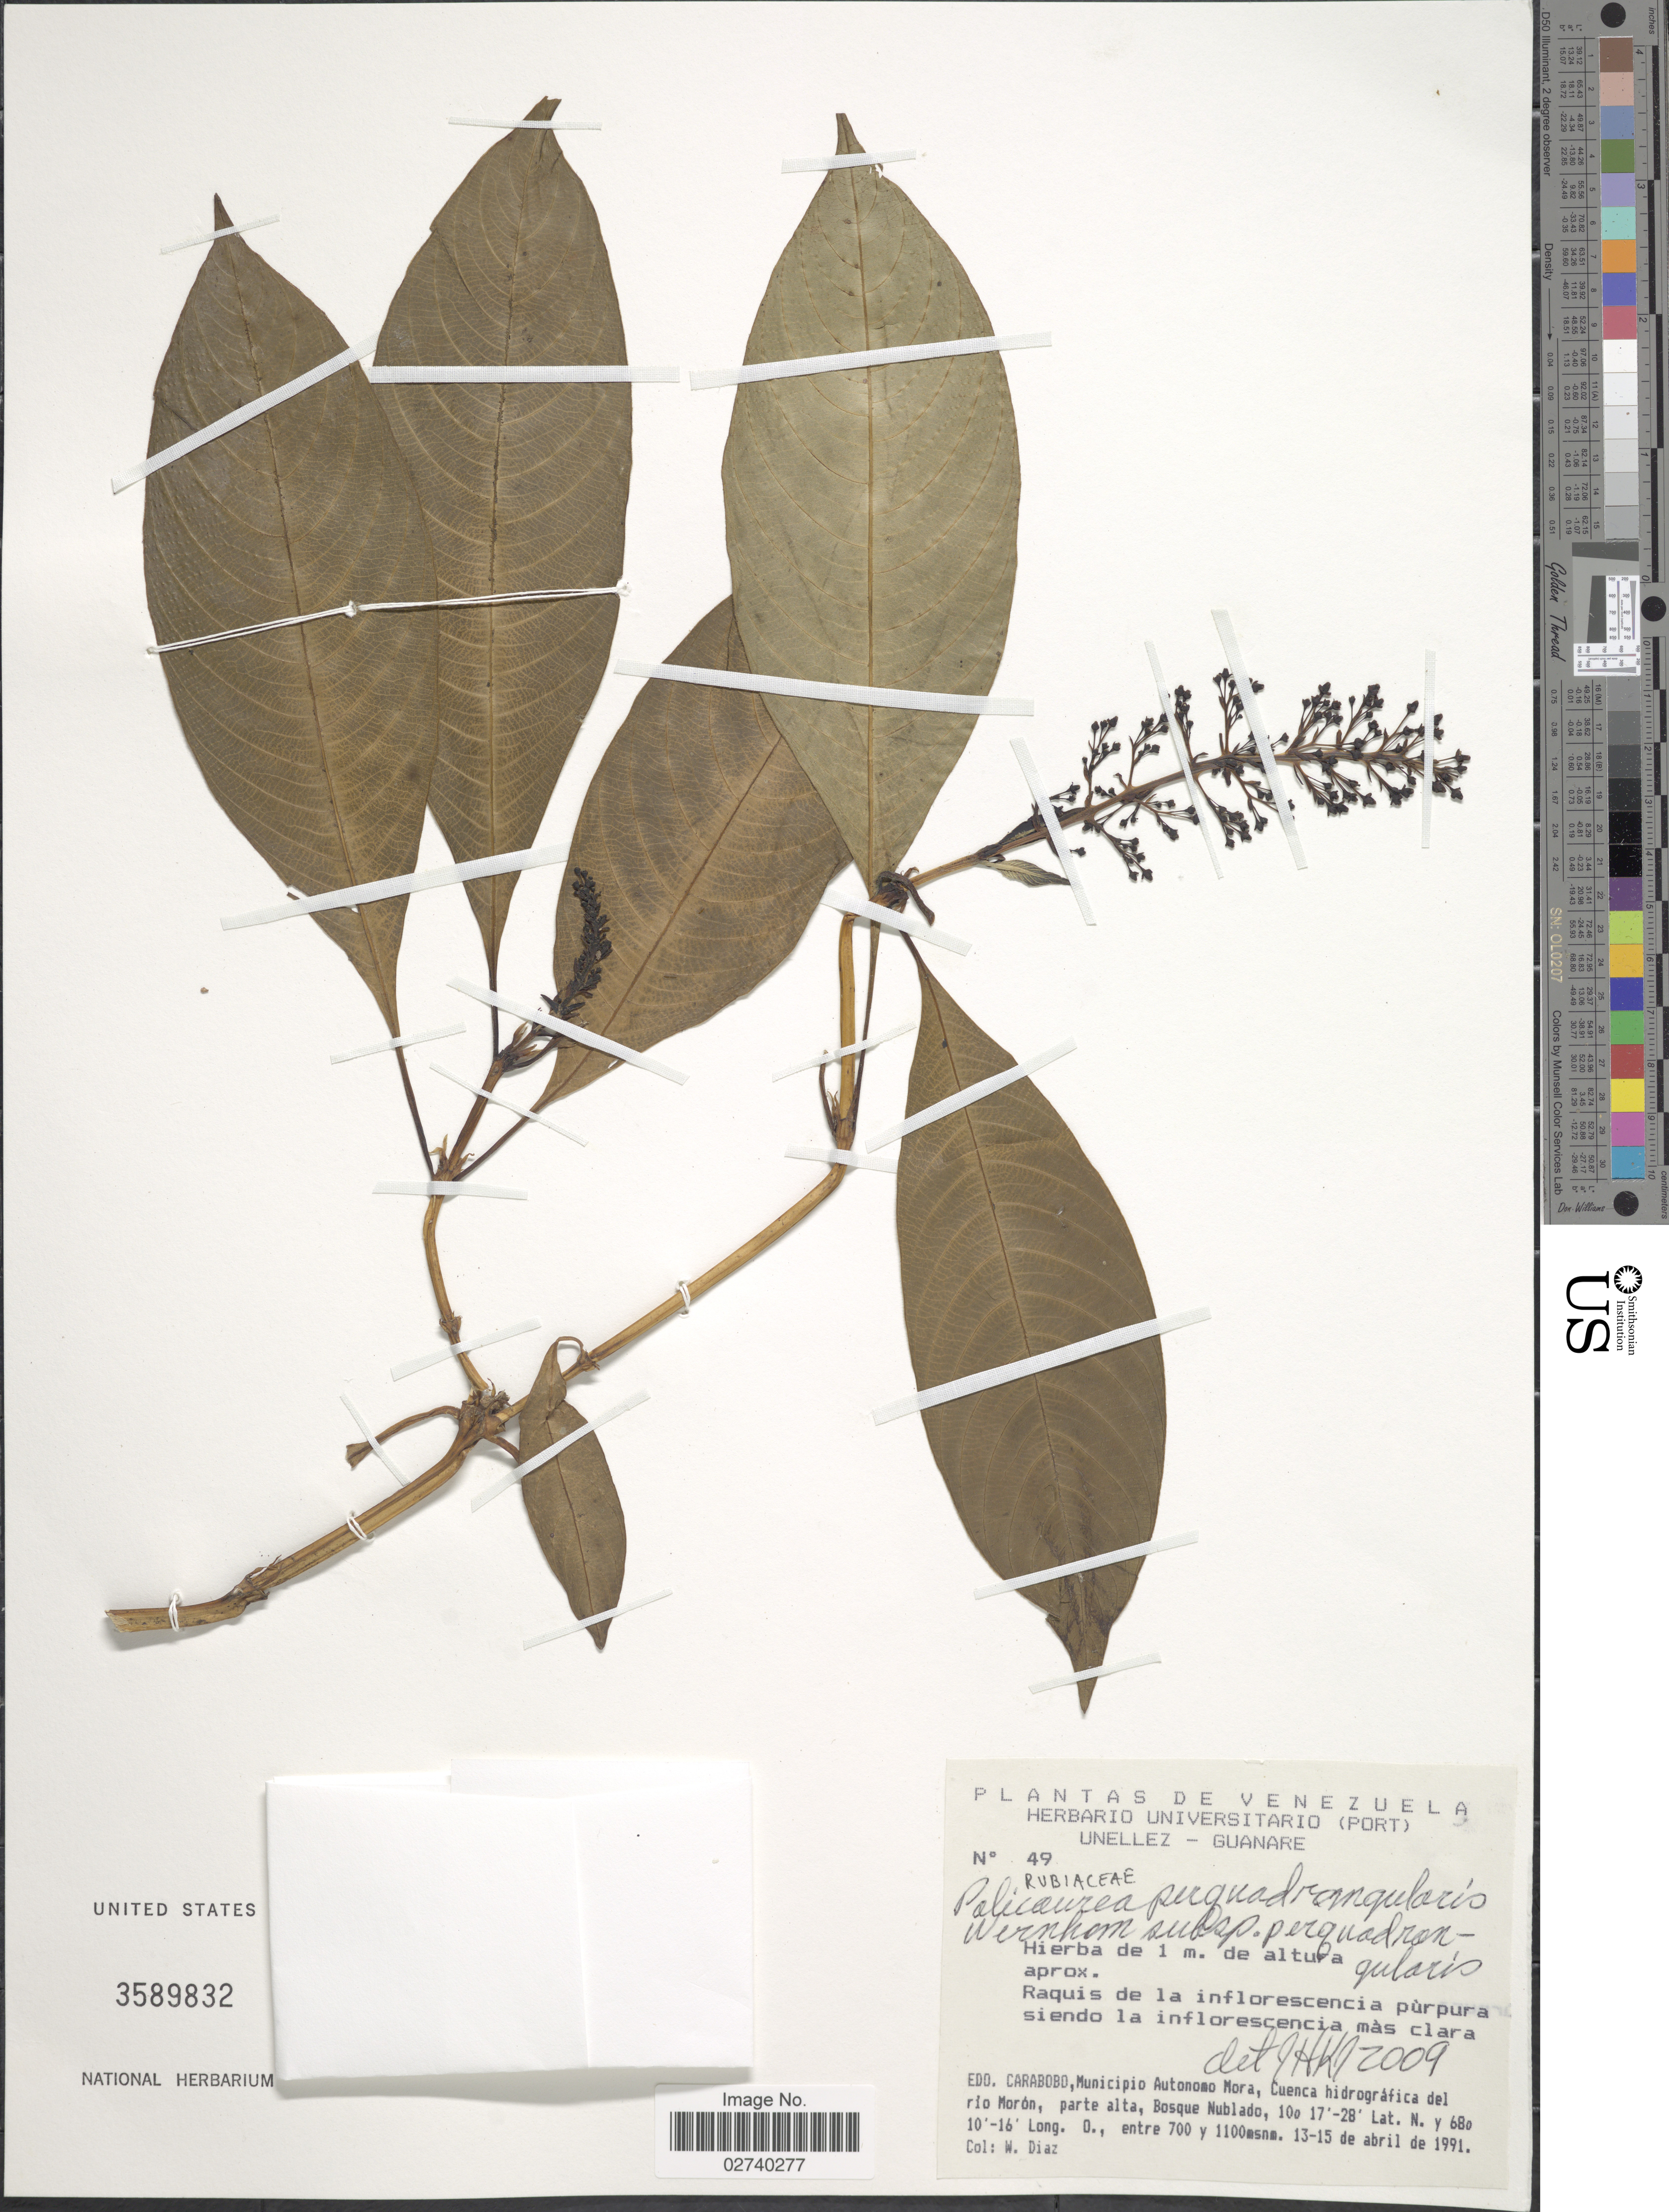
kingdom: Plantae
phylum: Tracheophyta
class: Magnoliopsida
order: Gentianales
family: Rubiaceae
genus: Palicourea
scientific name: Palicourea perquadrangularis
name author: Wernham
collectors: W. Díaz P.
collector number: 49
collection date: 1991-04-13/1991-04-15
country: Venezuela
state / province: Carabobo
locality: Municipio Autonomo Mora, Cuenca hidrografica del rio Moron, parte Alta, Bosque Nublado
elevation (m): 700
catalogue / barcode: US 389832